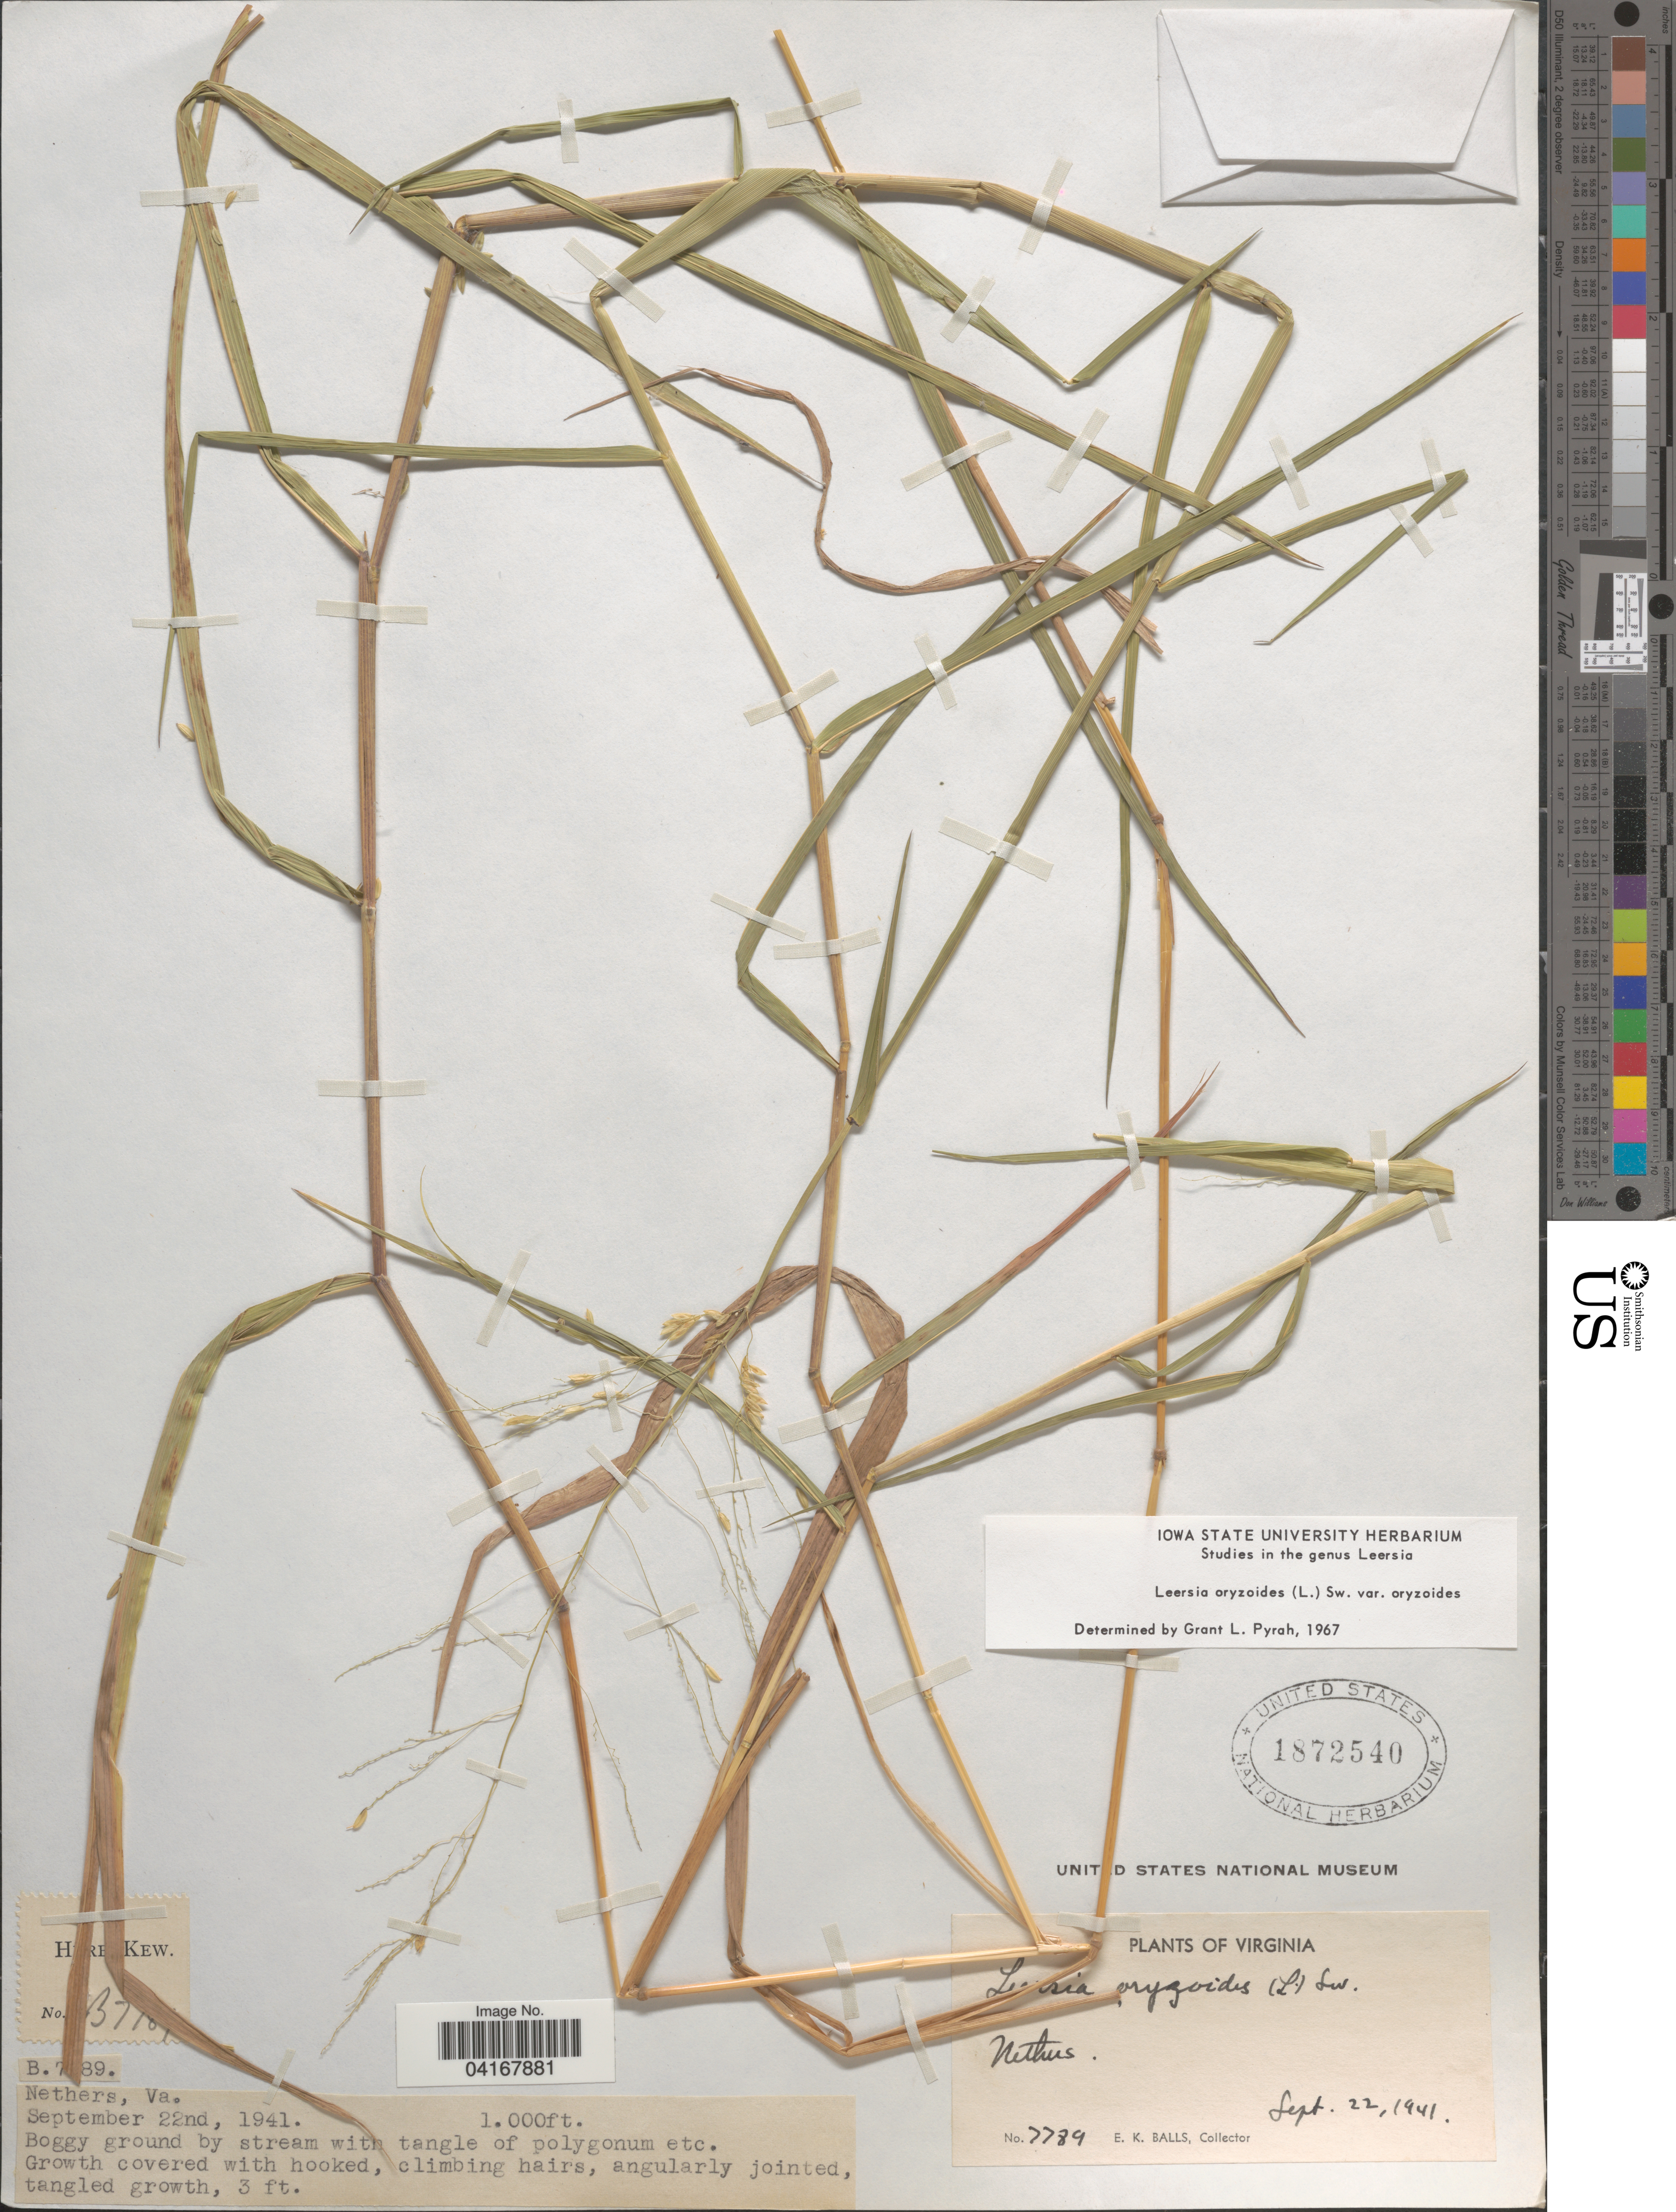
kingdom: Plantae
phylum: Tracheophyta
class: Liliopsida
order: Poales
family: Poaceae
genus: Leersia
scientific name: Leersia oryzoides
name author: (L.) Sw.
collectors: E. K. Balls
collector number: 7789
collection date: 1941-09-22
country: United States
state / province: Virginia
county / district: Madison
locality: Nethers.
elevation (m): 305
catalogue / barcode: US 1872540